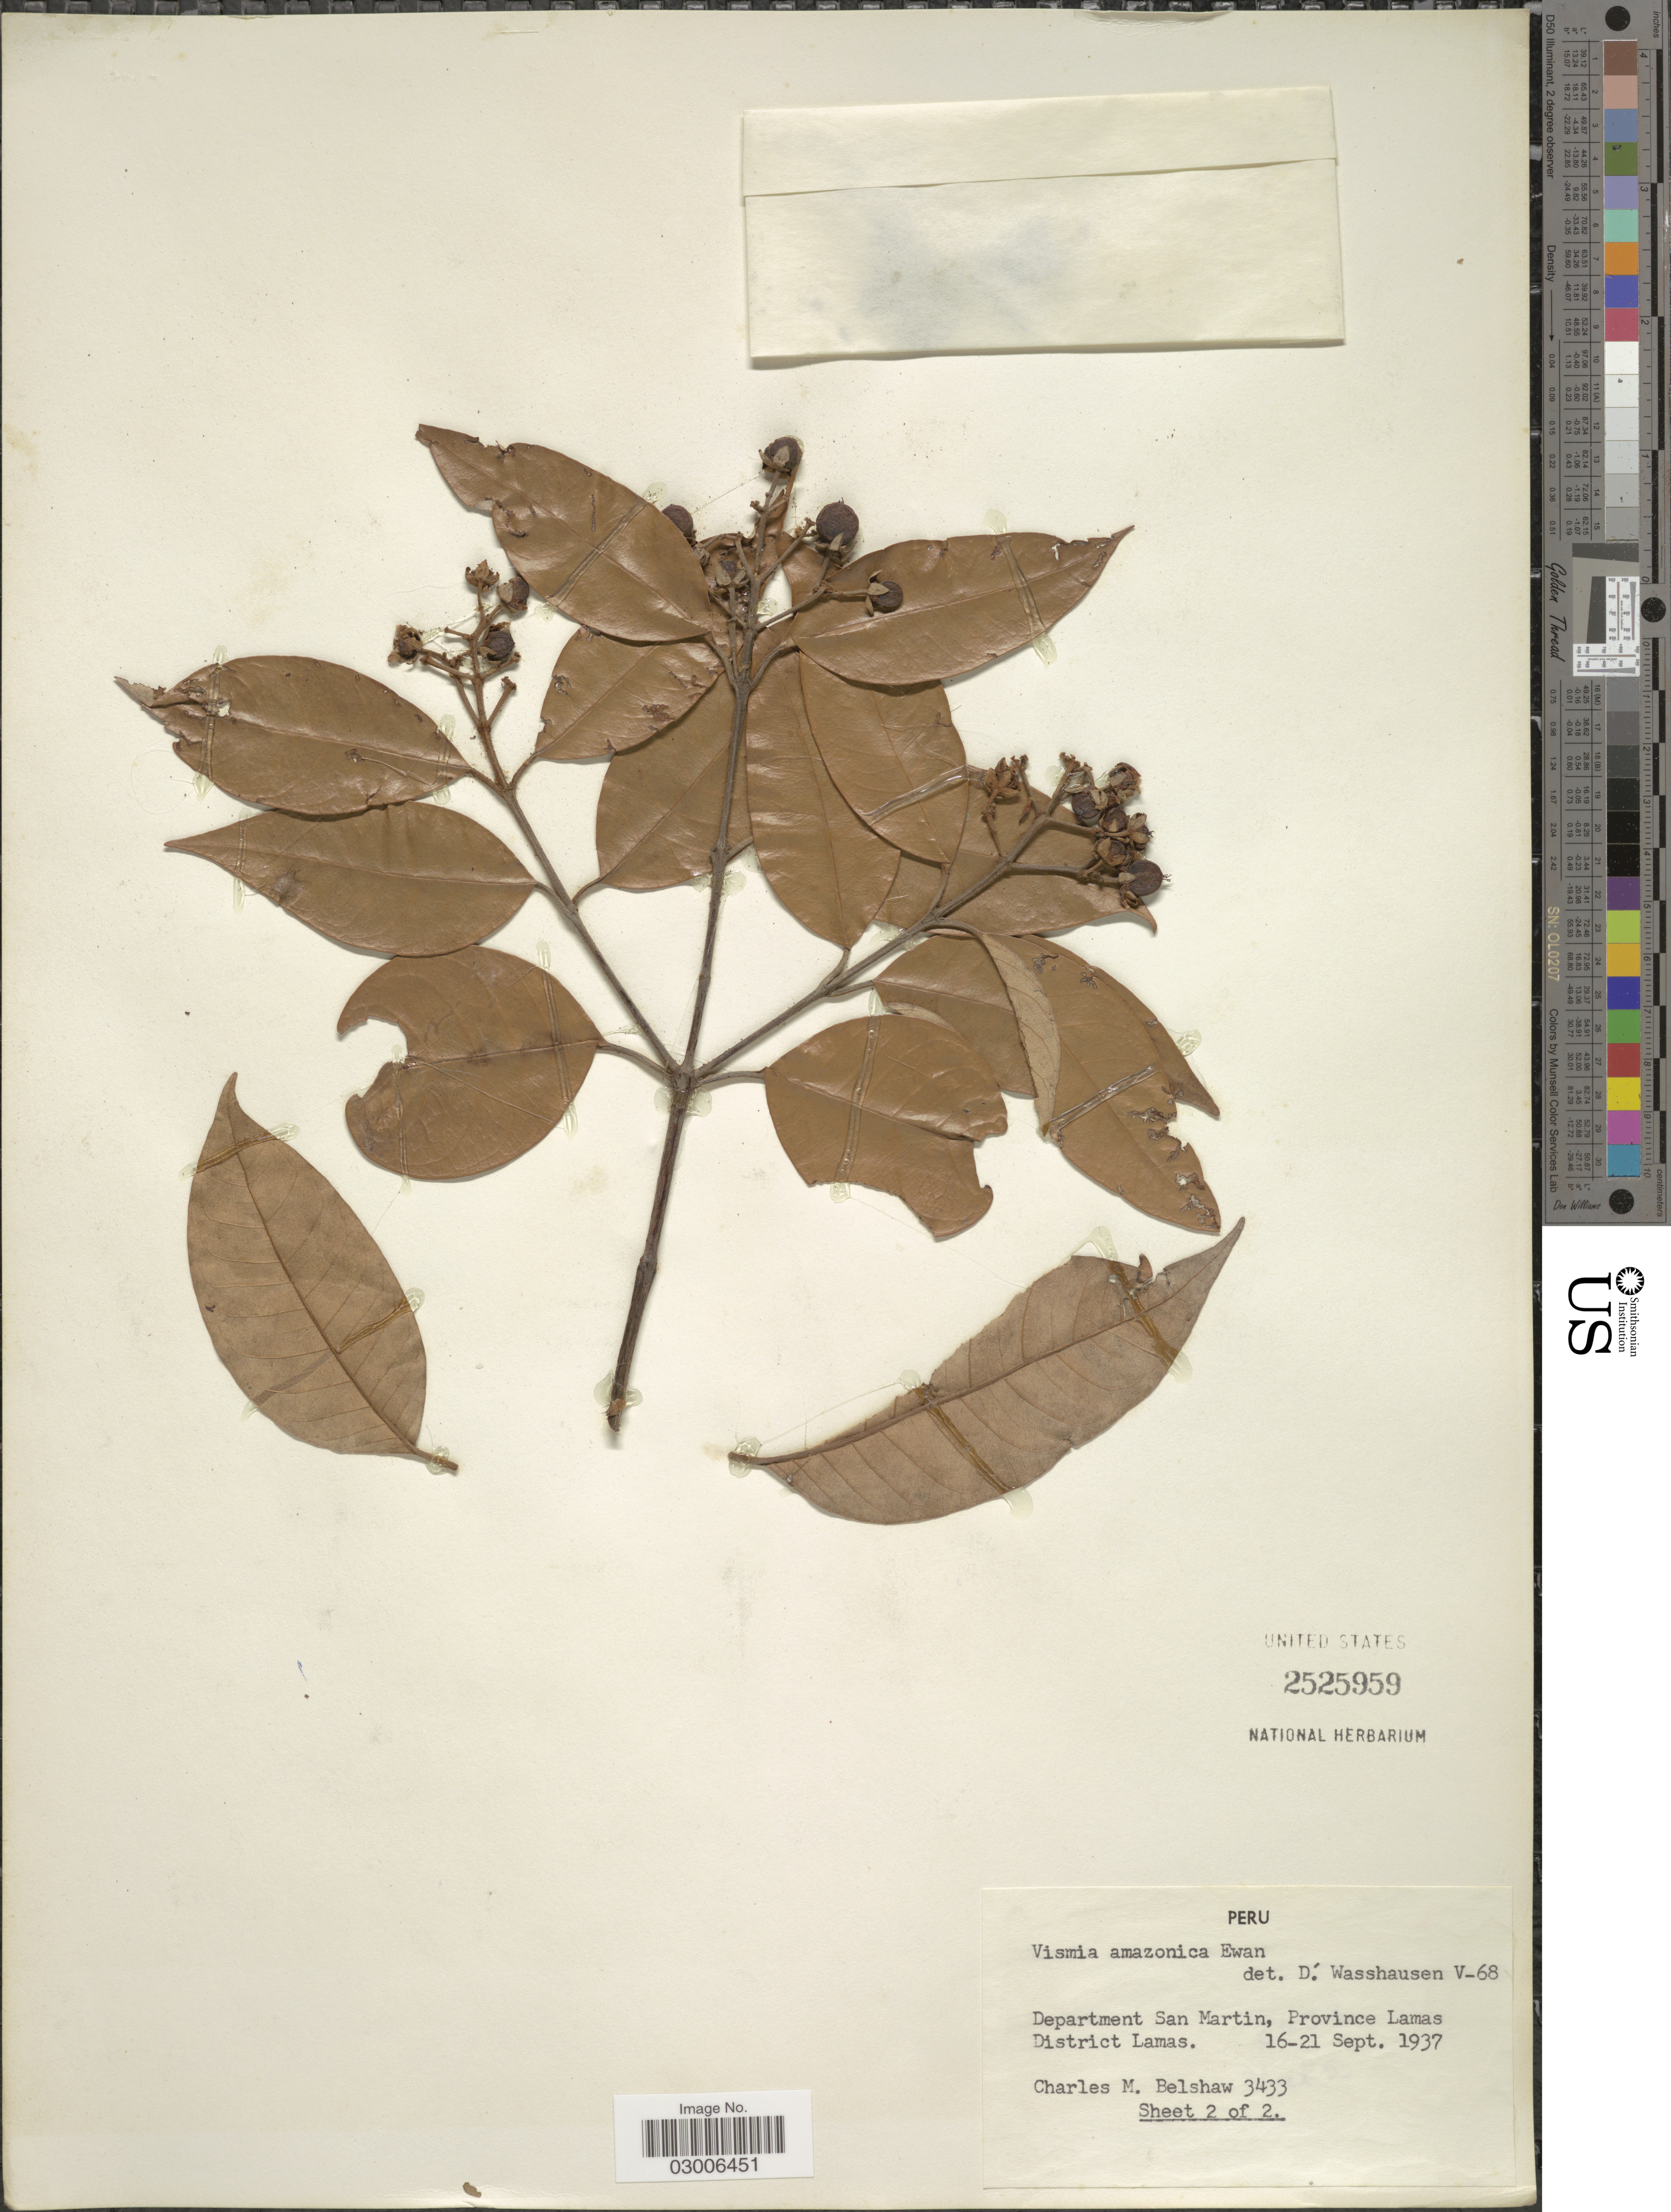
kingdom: Plantae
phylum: Tracheophyta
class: Magnoliopsida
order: Malpighiales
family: Hypericaceae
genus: Vismia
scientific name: Vismia amazonica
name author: Ewan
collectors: C. Shaw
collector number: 3433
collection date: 1937-09-16/1937-09-21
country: Peru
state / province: San Martín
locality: Department San Martin, Province Lamas, District Lamas.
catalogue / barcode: US 2525959